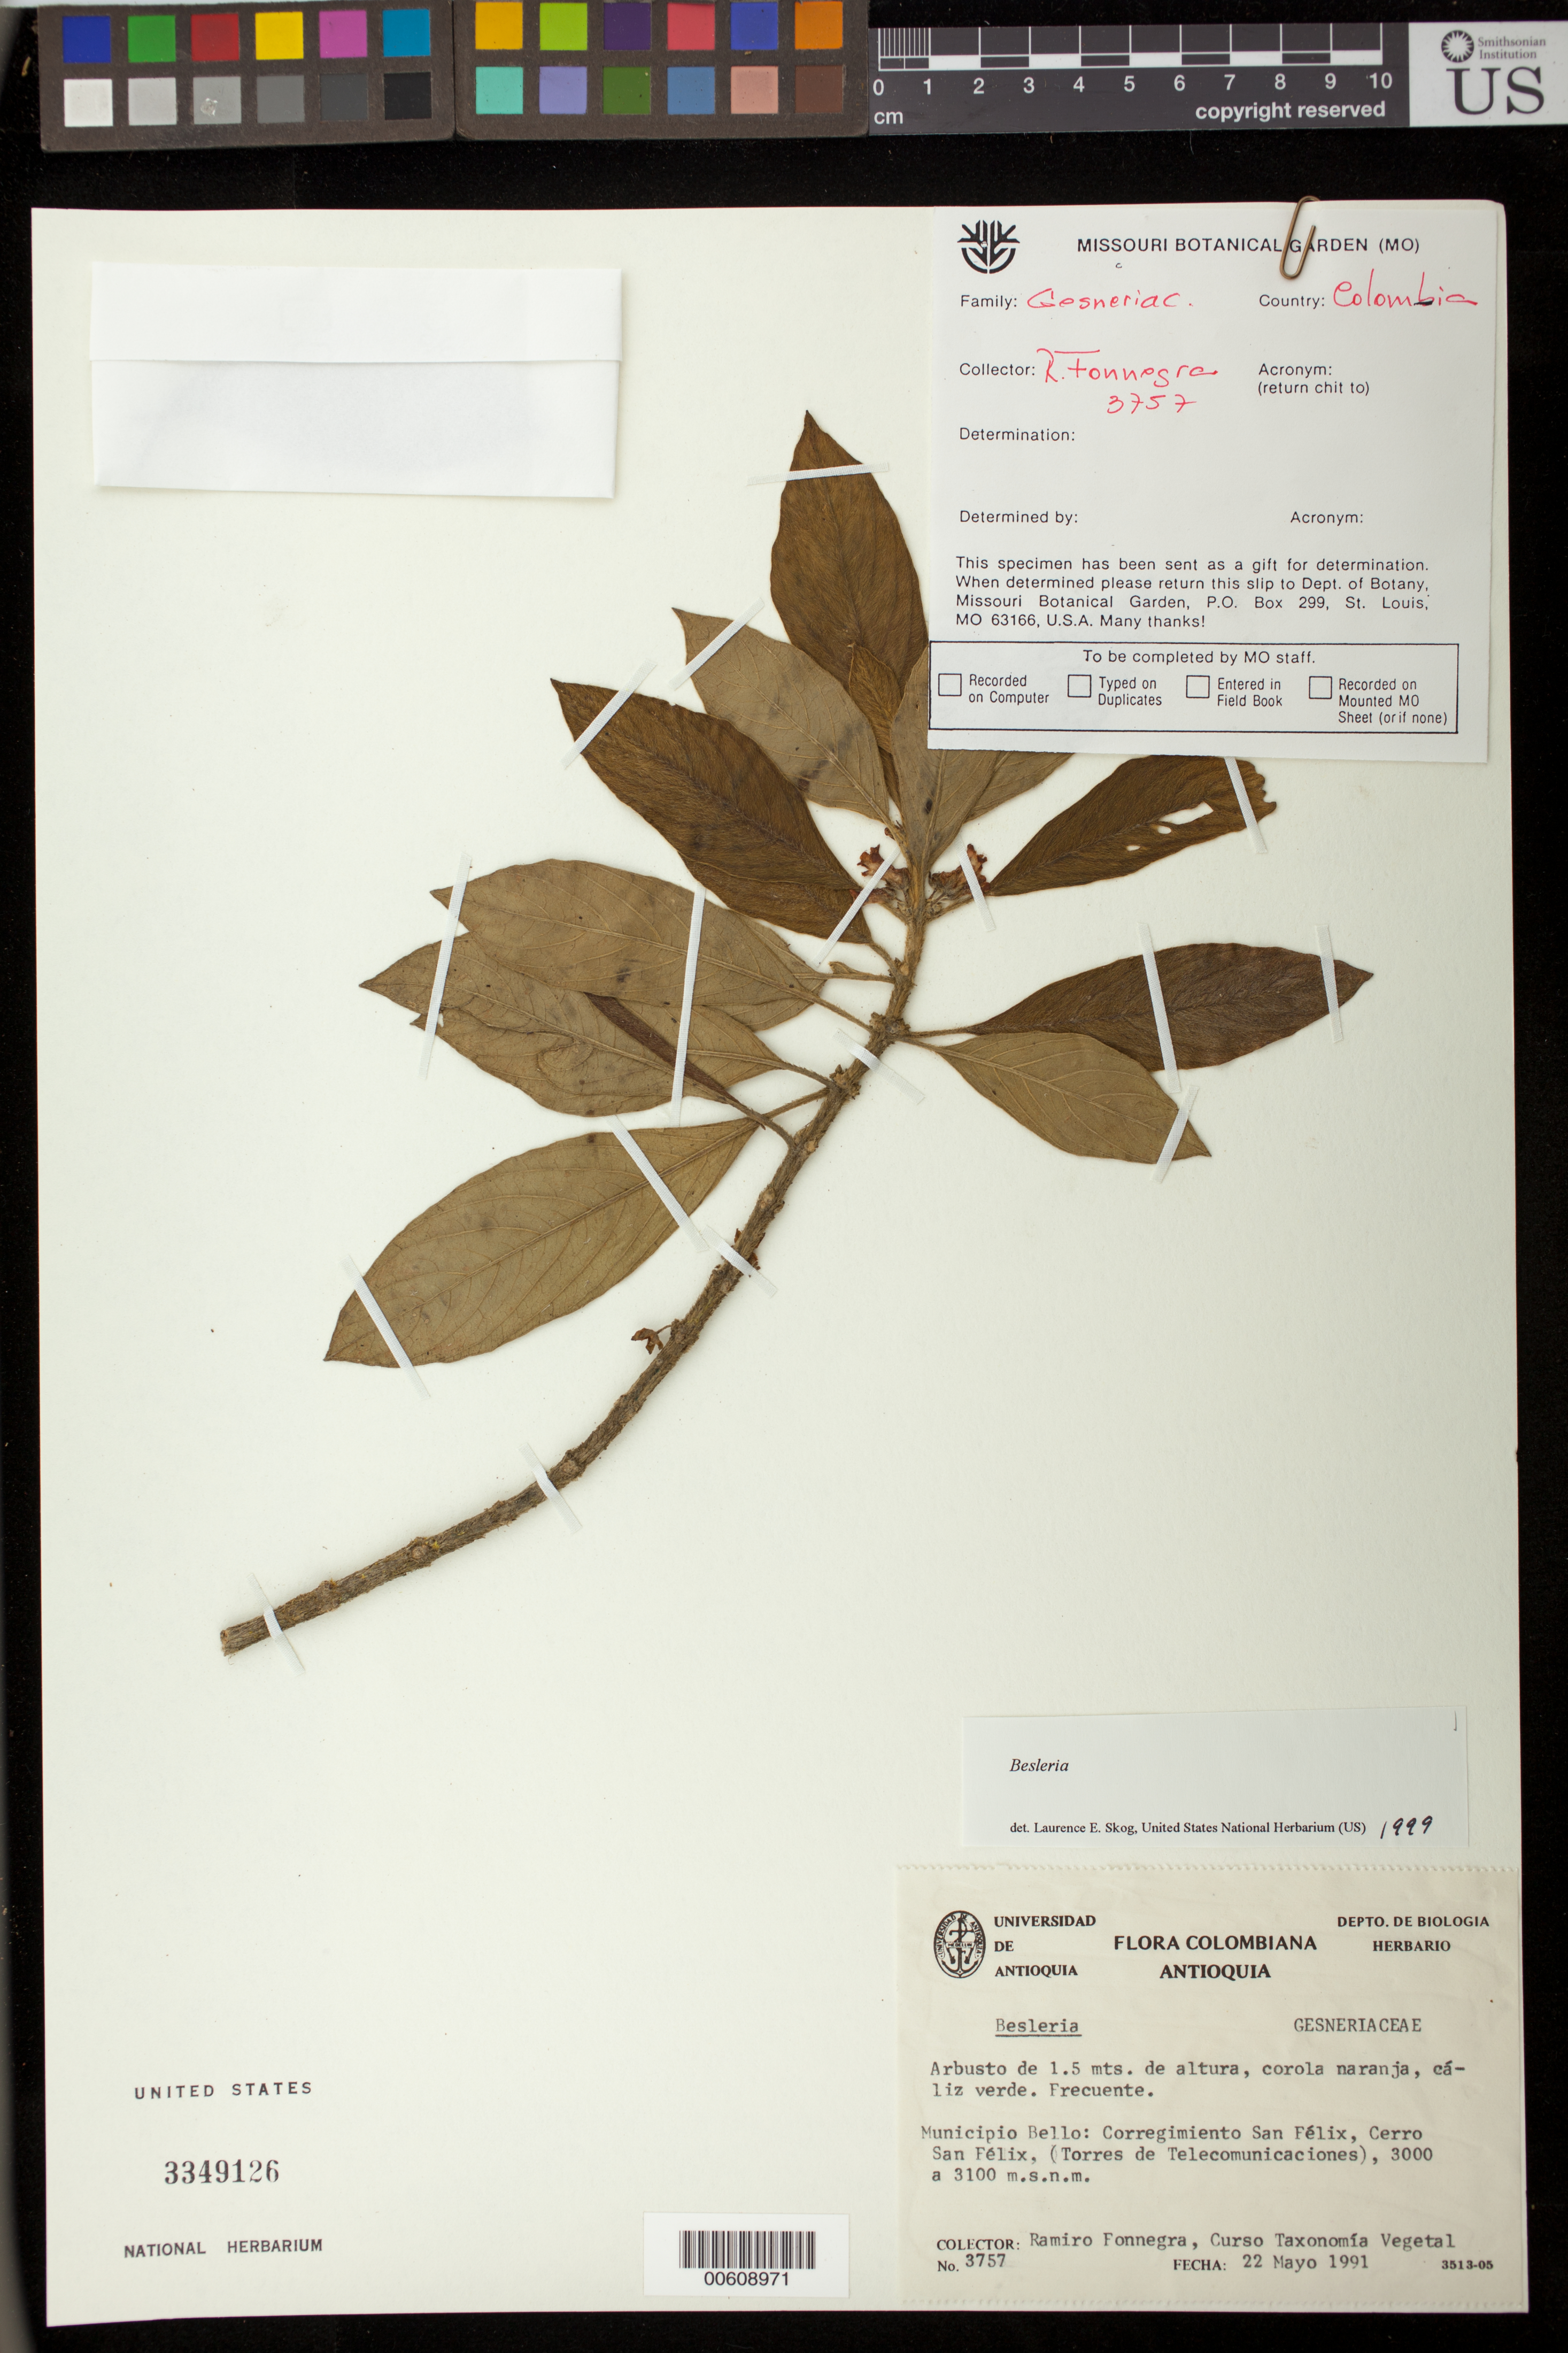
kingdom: Plantae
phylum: Tracheophyta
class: Magnoliopsida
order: Lamiales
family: Gesneriaceae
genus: Besleria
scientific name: Besleria sp.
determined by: Skog, Laurence E.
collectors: R. Fonnegra G. & Curso taxonomía vegetal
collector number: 3757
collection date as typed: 22 May 1991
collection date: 1991-05-22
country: Colombia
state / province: Antioquia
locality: Mpio. Bello: Correg. San Féliz, Cerro San Féliz (Torres de Telecomunicación)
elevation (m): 3000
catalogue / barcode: US 3349126